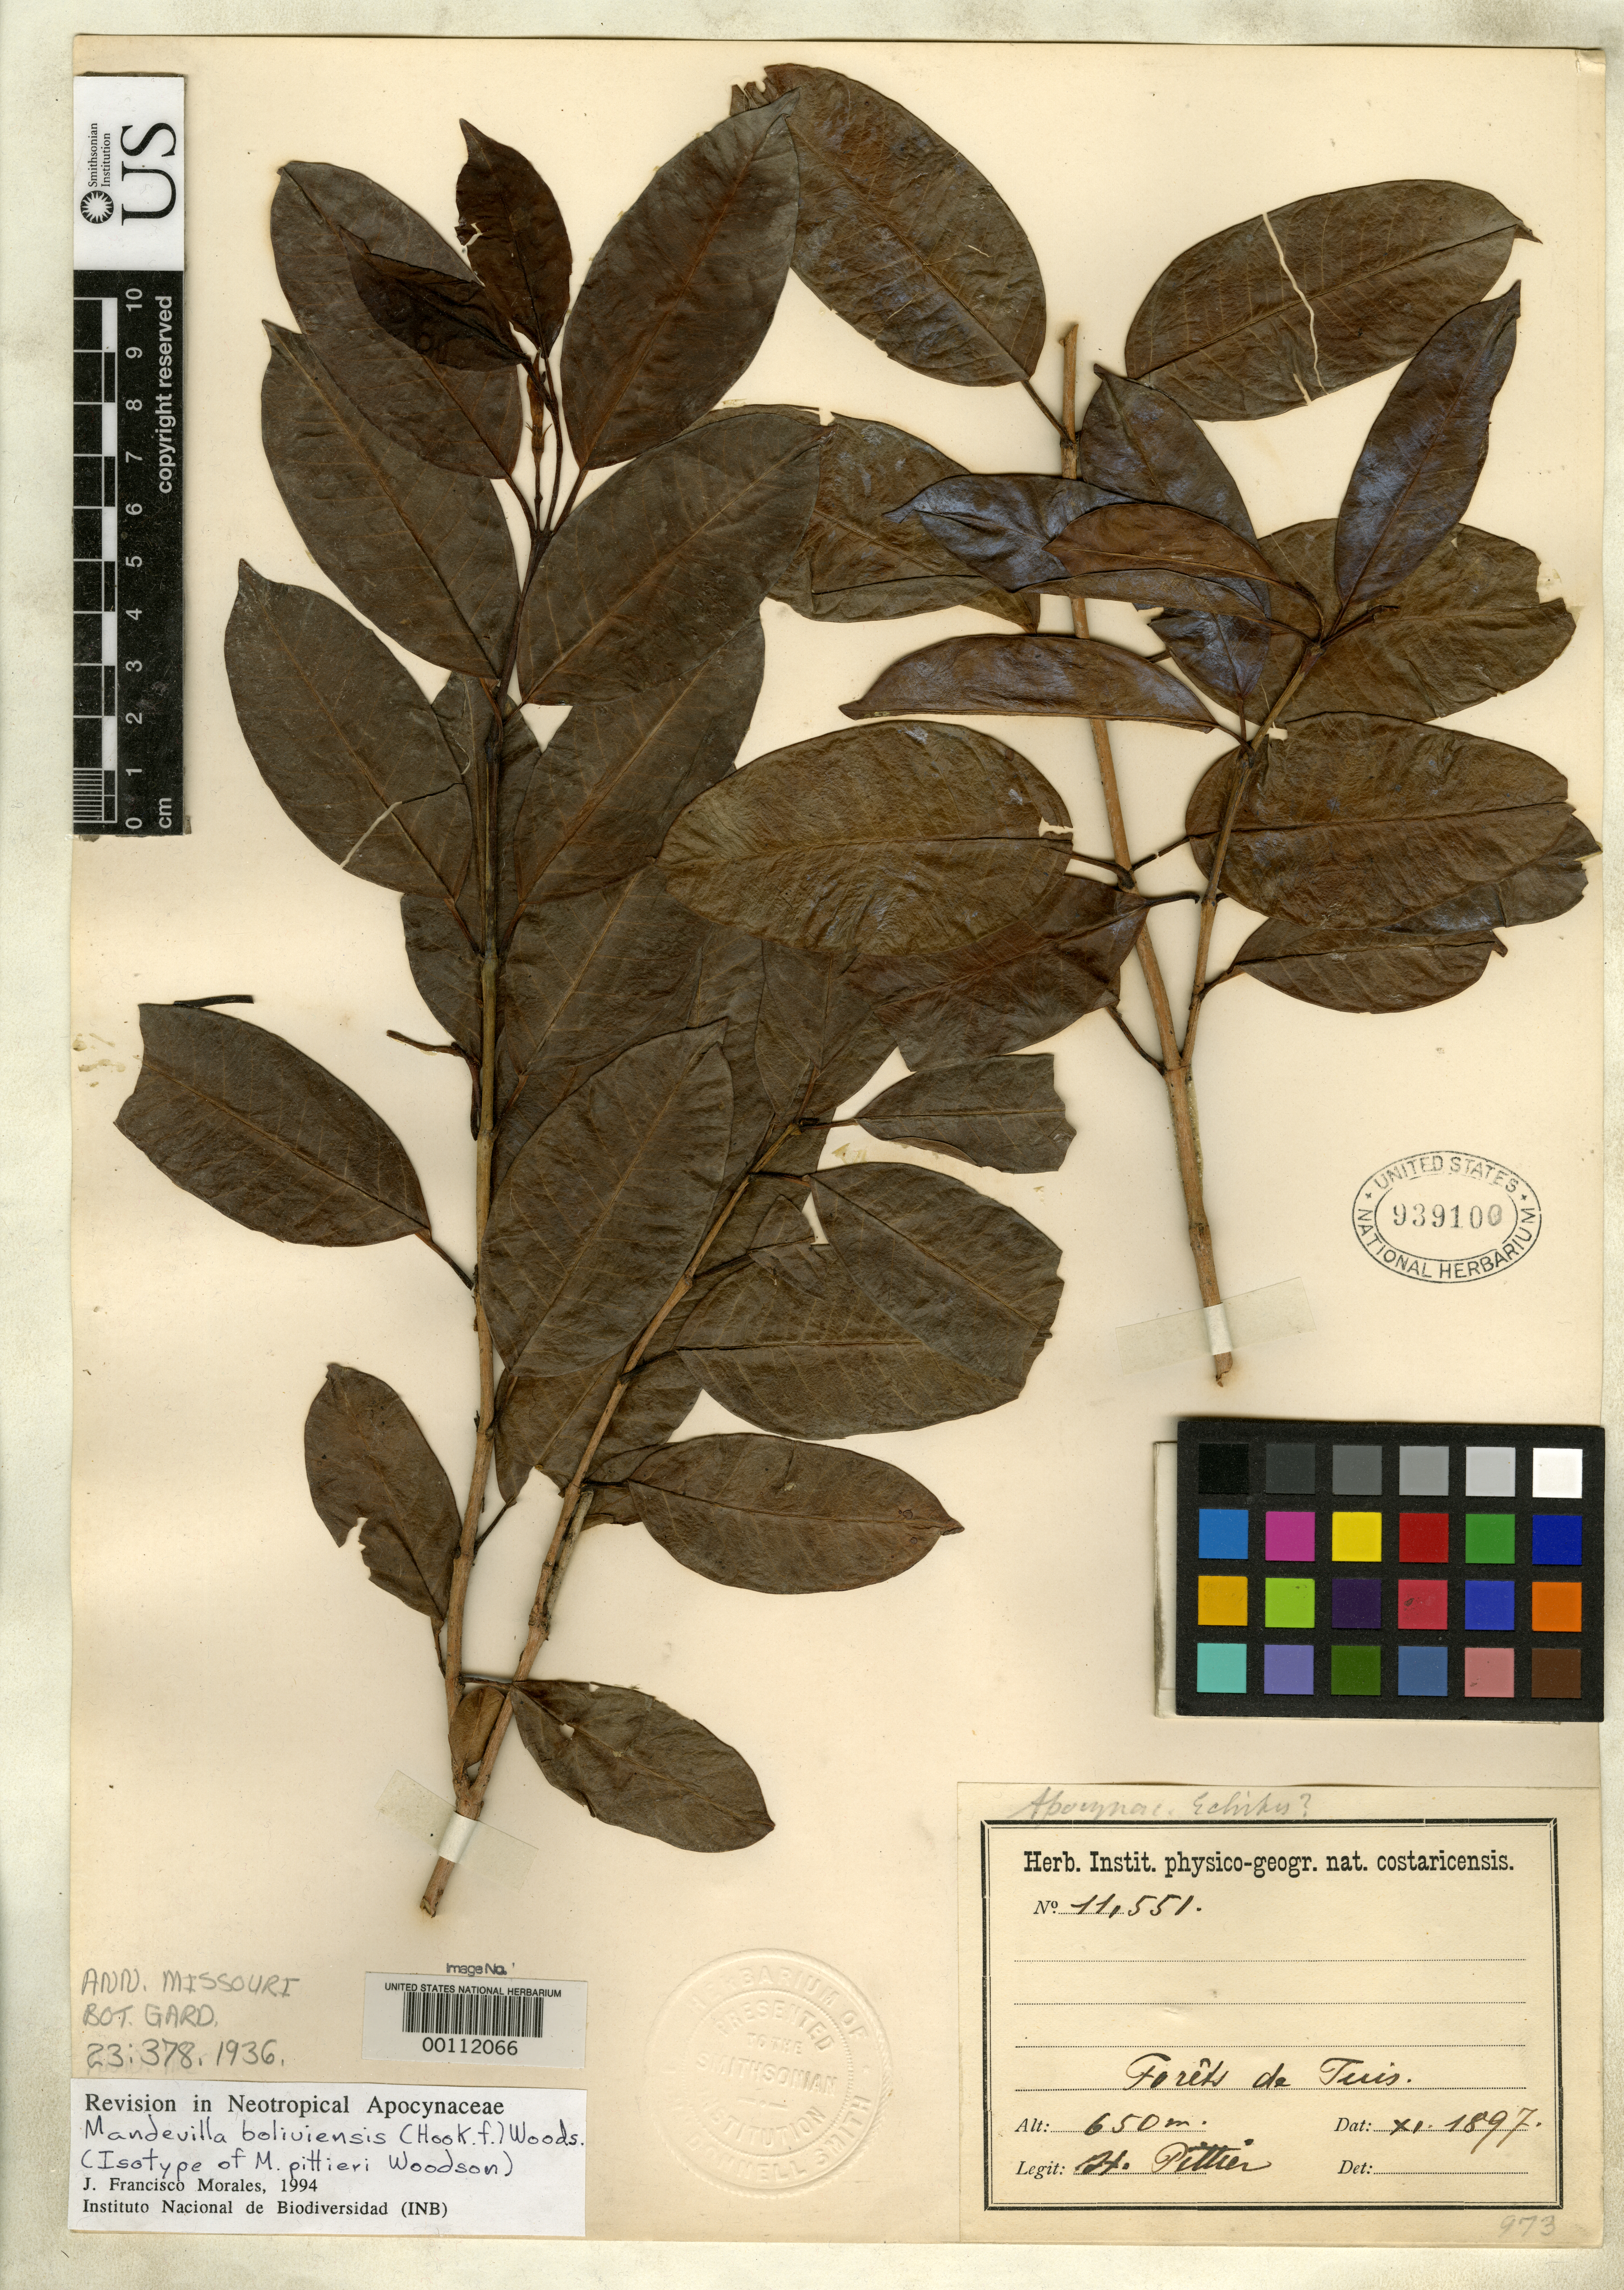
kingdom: Plantae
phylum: Tracheophyta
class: Magnoliopsida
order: Gentianales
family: Apocynaceae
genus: Mandevilla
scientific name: Mandevilla pittieri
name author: Woodson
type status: Isotype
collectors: H. F. Pittier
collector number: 11551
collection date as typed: Nov 1897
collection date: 1897-11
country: Costa Rica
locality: Forets de Luis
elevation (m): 650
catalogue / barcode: US 939100